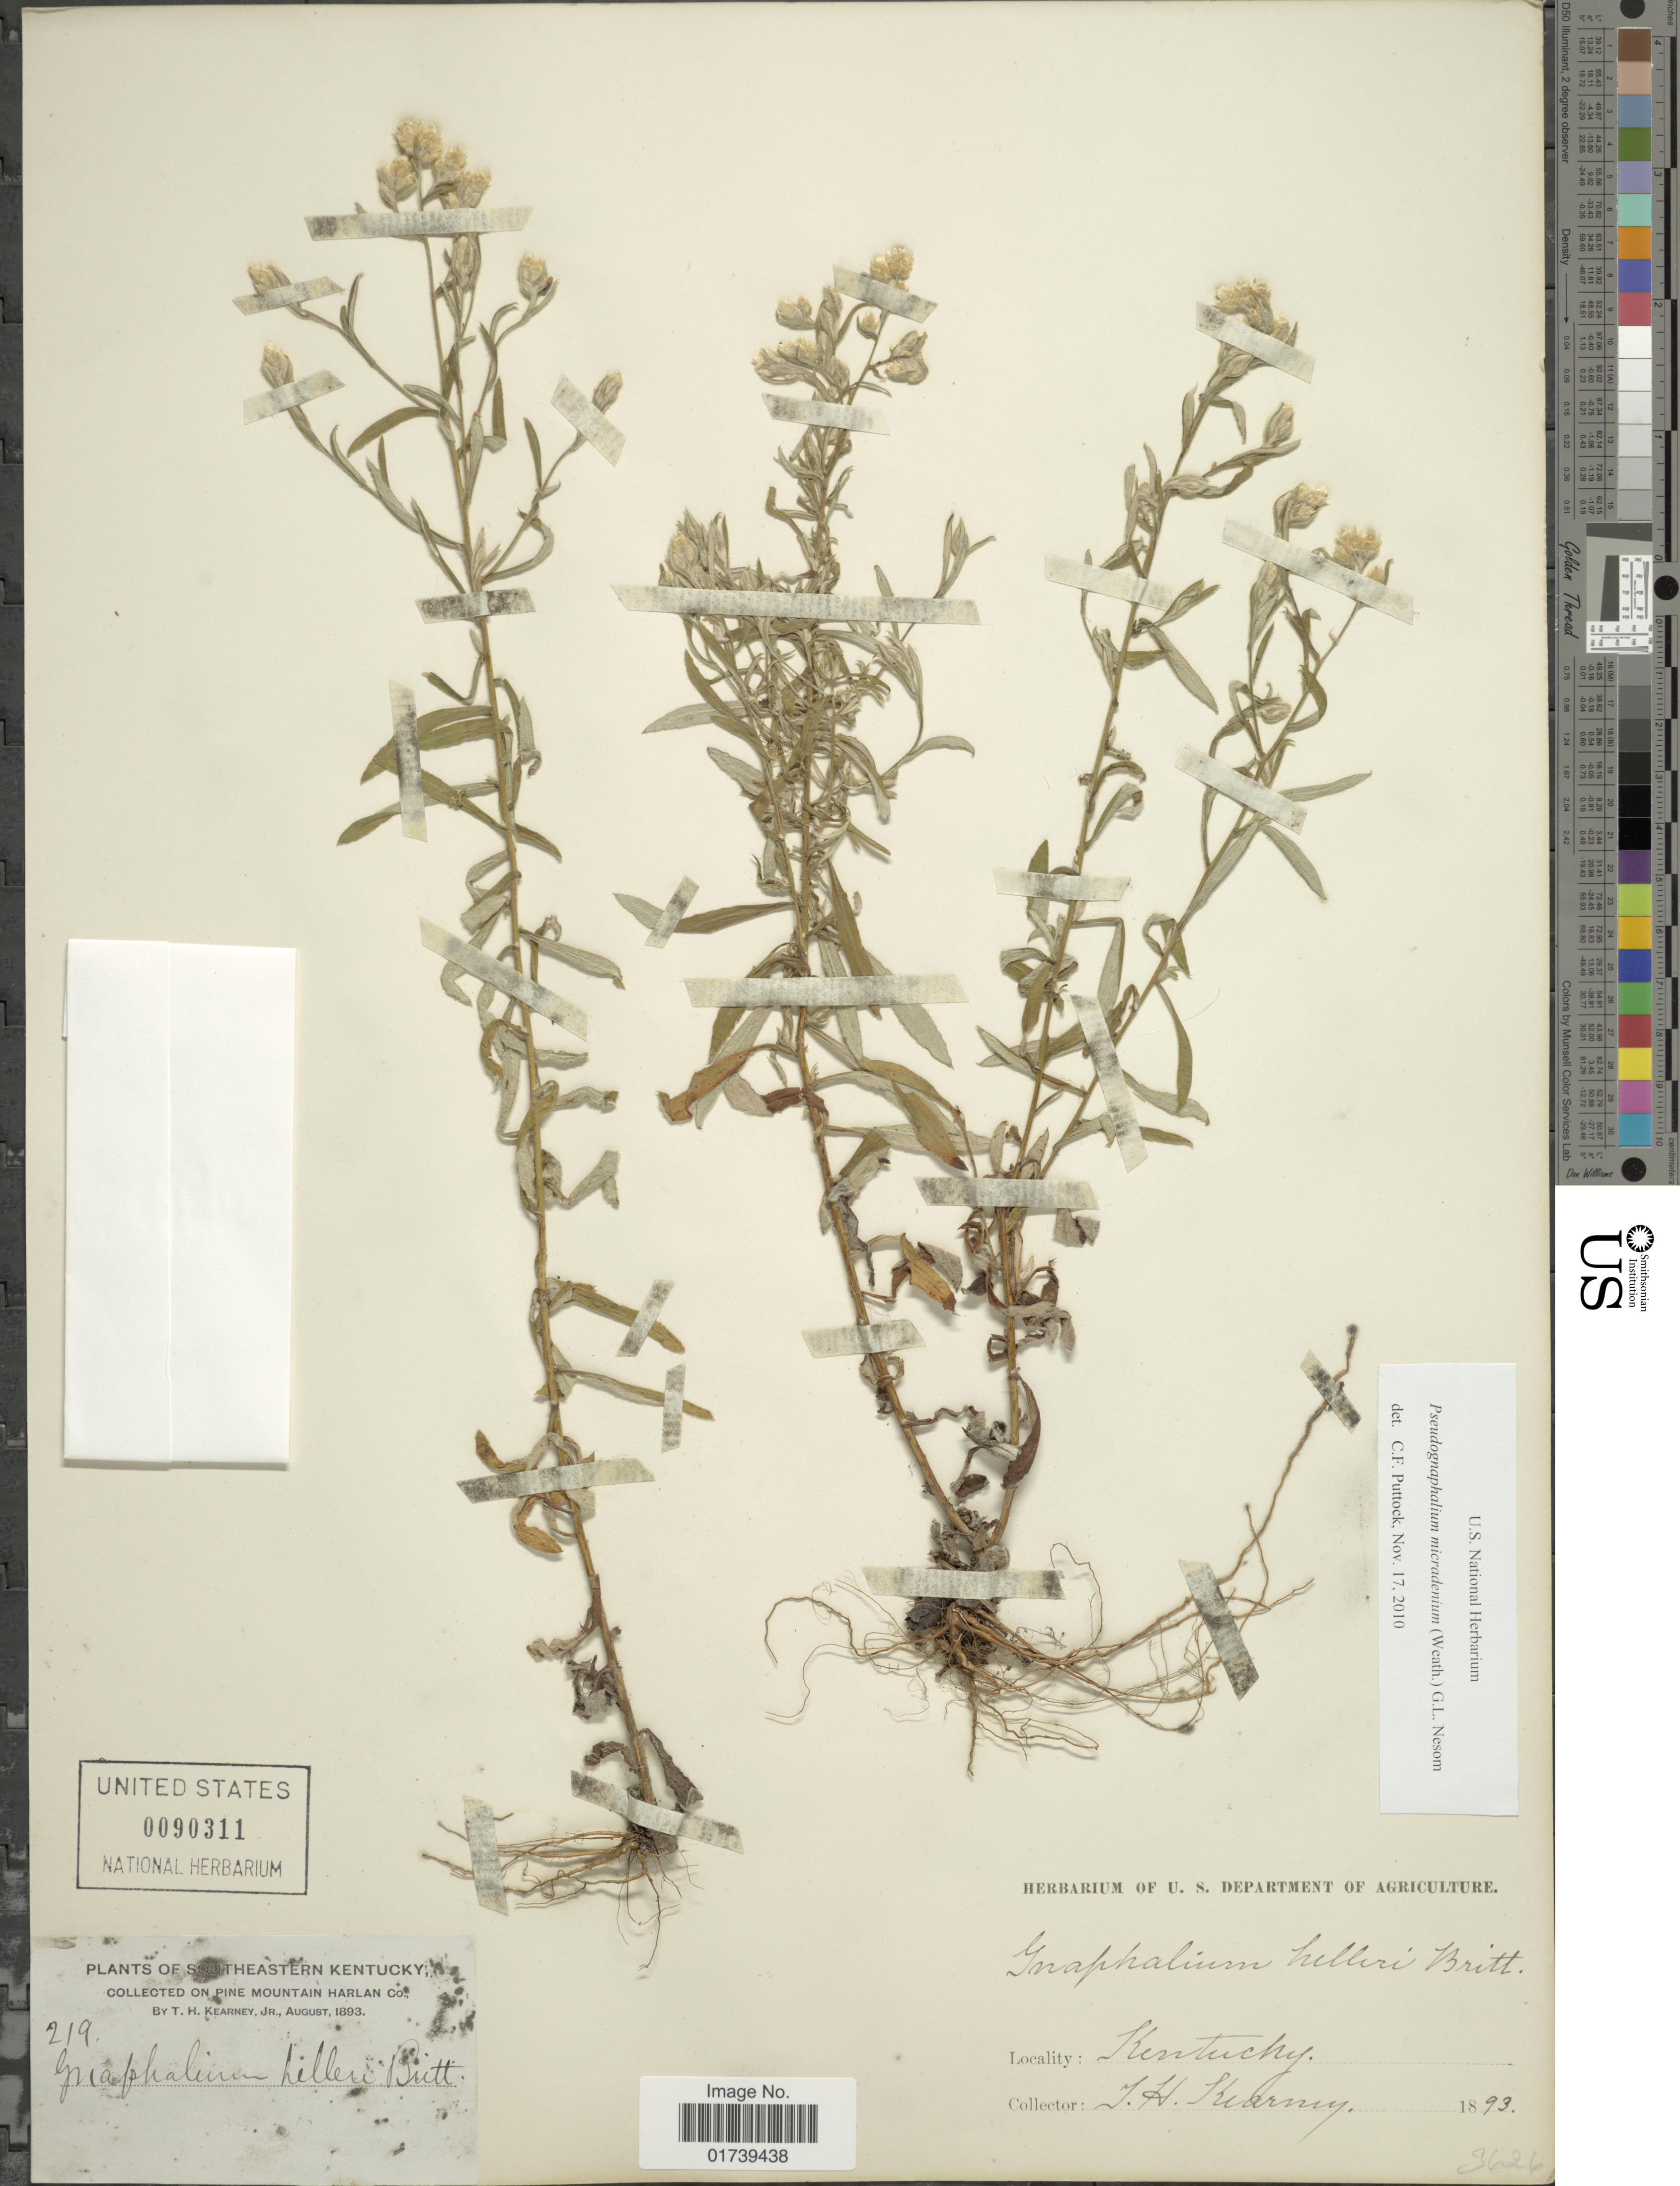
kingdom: Plantae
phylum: Tracheophyta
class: Magnoliopsida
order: Asterales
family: Asteraceae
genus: Pseudognaphalium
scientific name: Pseudognaphalium micradenium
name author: (Weath.) G.L. Nesom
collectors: T. H. Kearney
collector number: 219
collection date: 1893-08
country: United States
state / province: Kentucky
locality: Southeastern Kentucky, Pine Mountain Harlan Co.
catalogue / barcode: US 90311